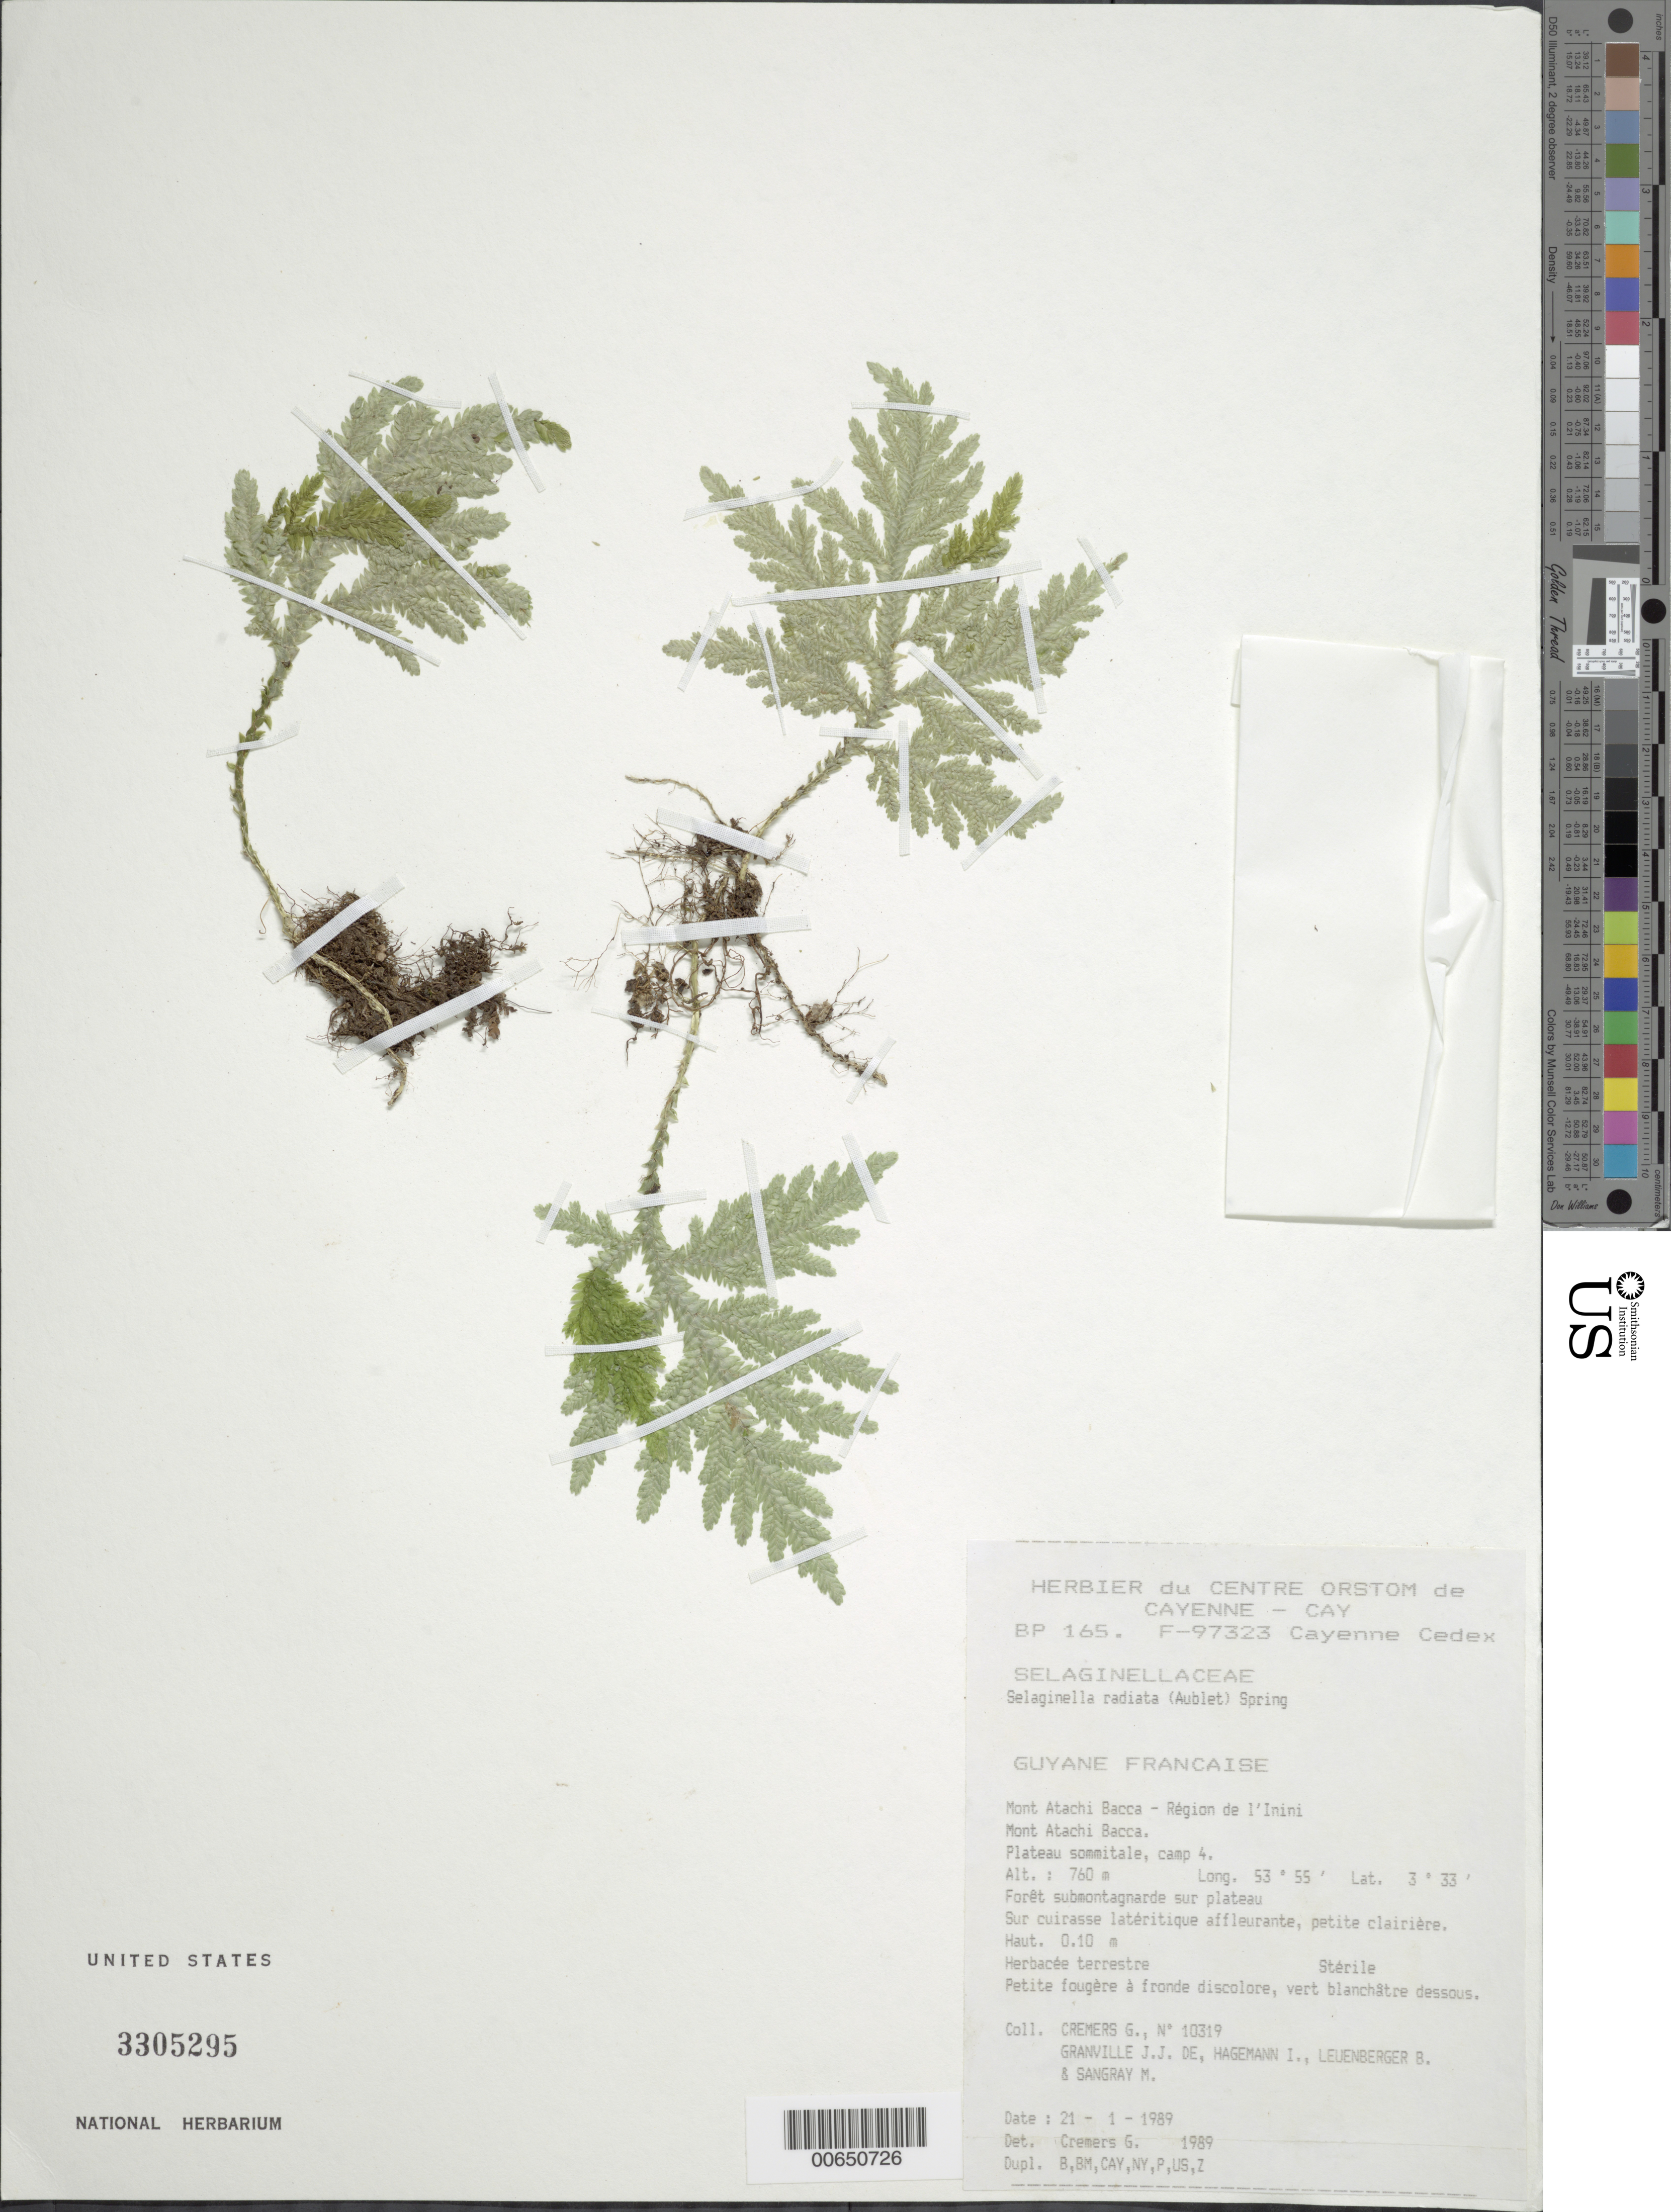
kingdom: Plantae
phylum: Tracheophyta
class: Lycopodiopsida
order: Selaginellales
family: Selaginellaceae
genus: Selaginella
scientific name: Selaginella radiata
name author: (Aubl.) Spring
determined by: Cremers, Georges A.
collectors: G. Cremers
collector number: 10319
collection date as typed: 20-Jan-89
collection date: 1989-01-20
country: French Guiana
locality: Mont Atachi Bacca, région de l'Inini; plateau sommitale, camp 4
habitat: Foret submontagnarde sur plateau. Sur cuirasse laterique affleurante, petite chairiere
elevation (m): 760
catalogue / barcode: US 3305295